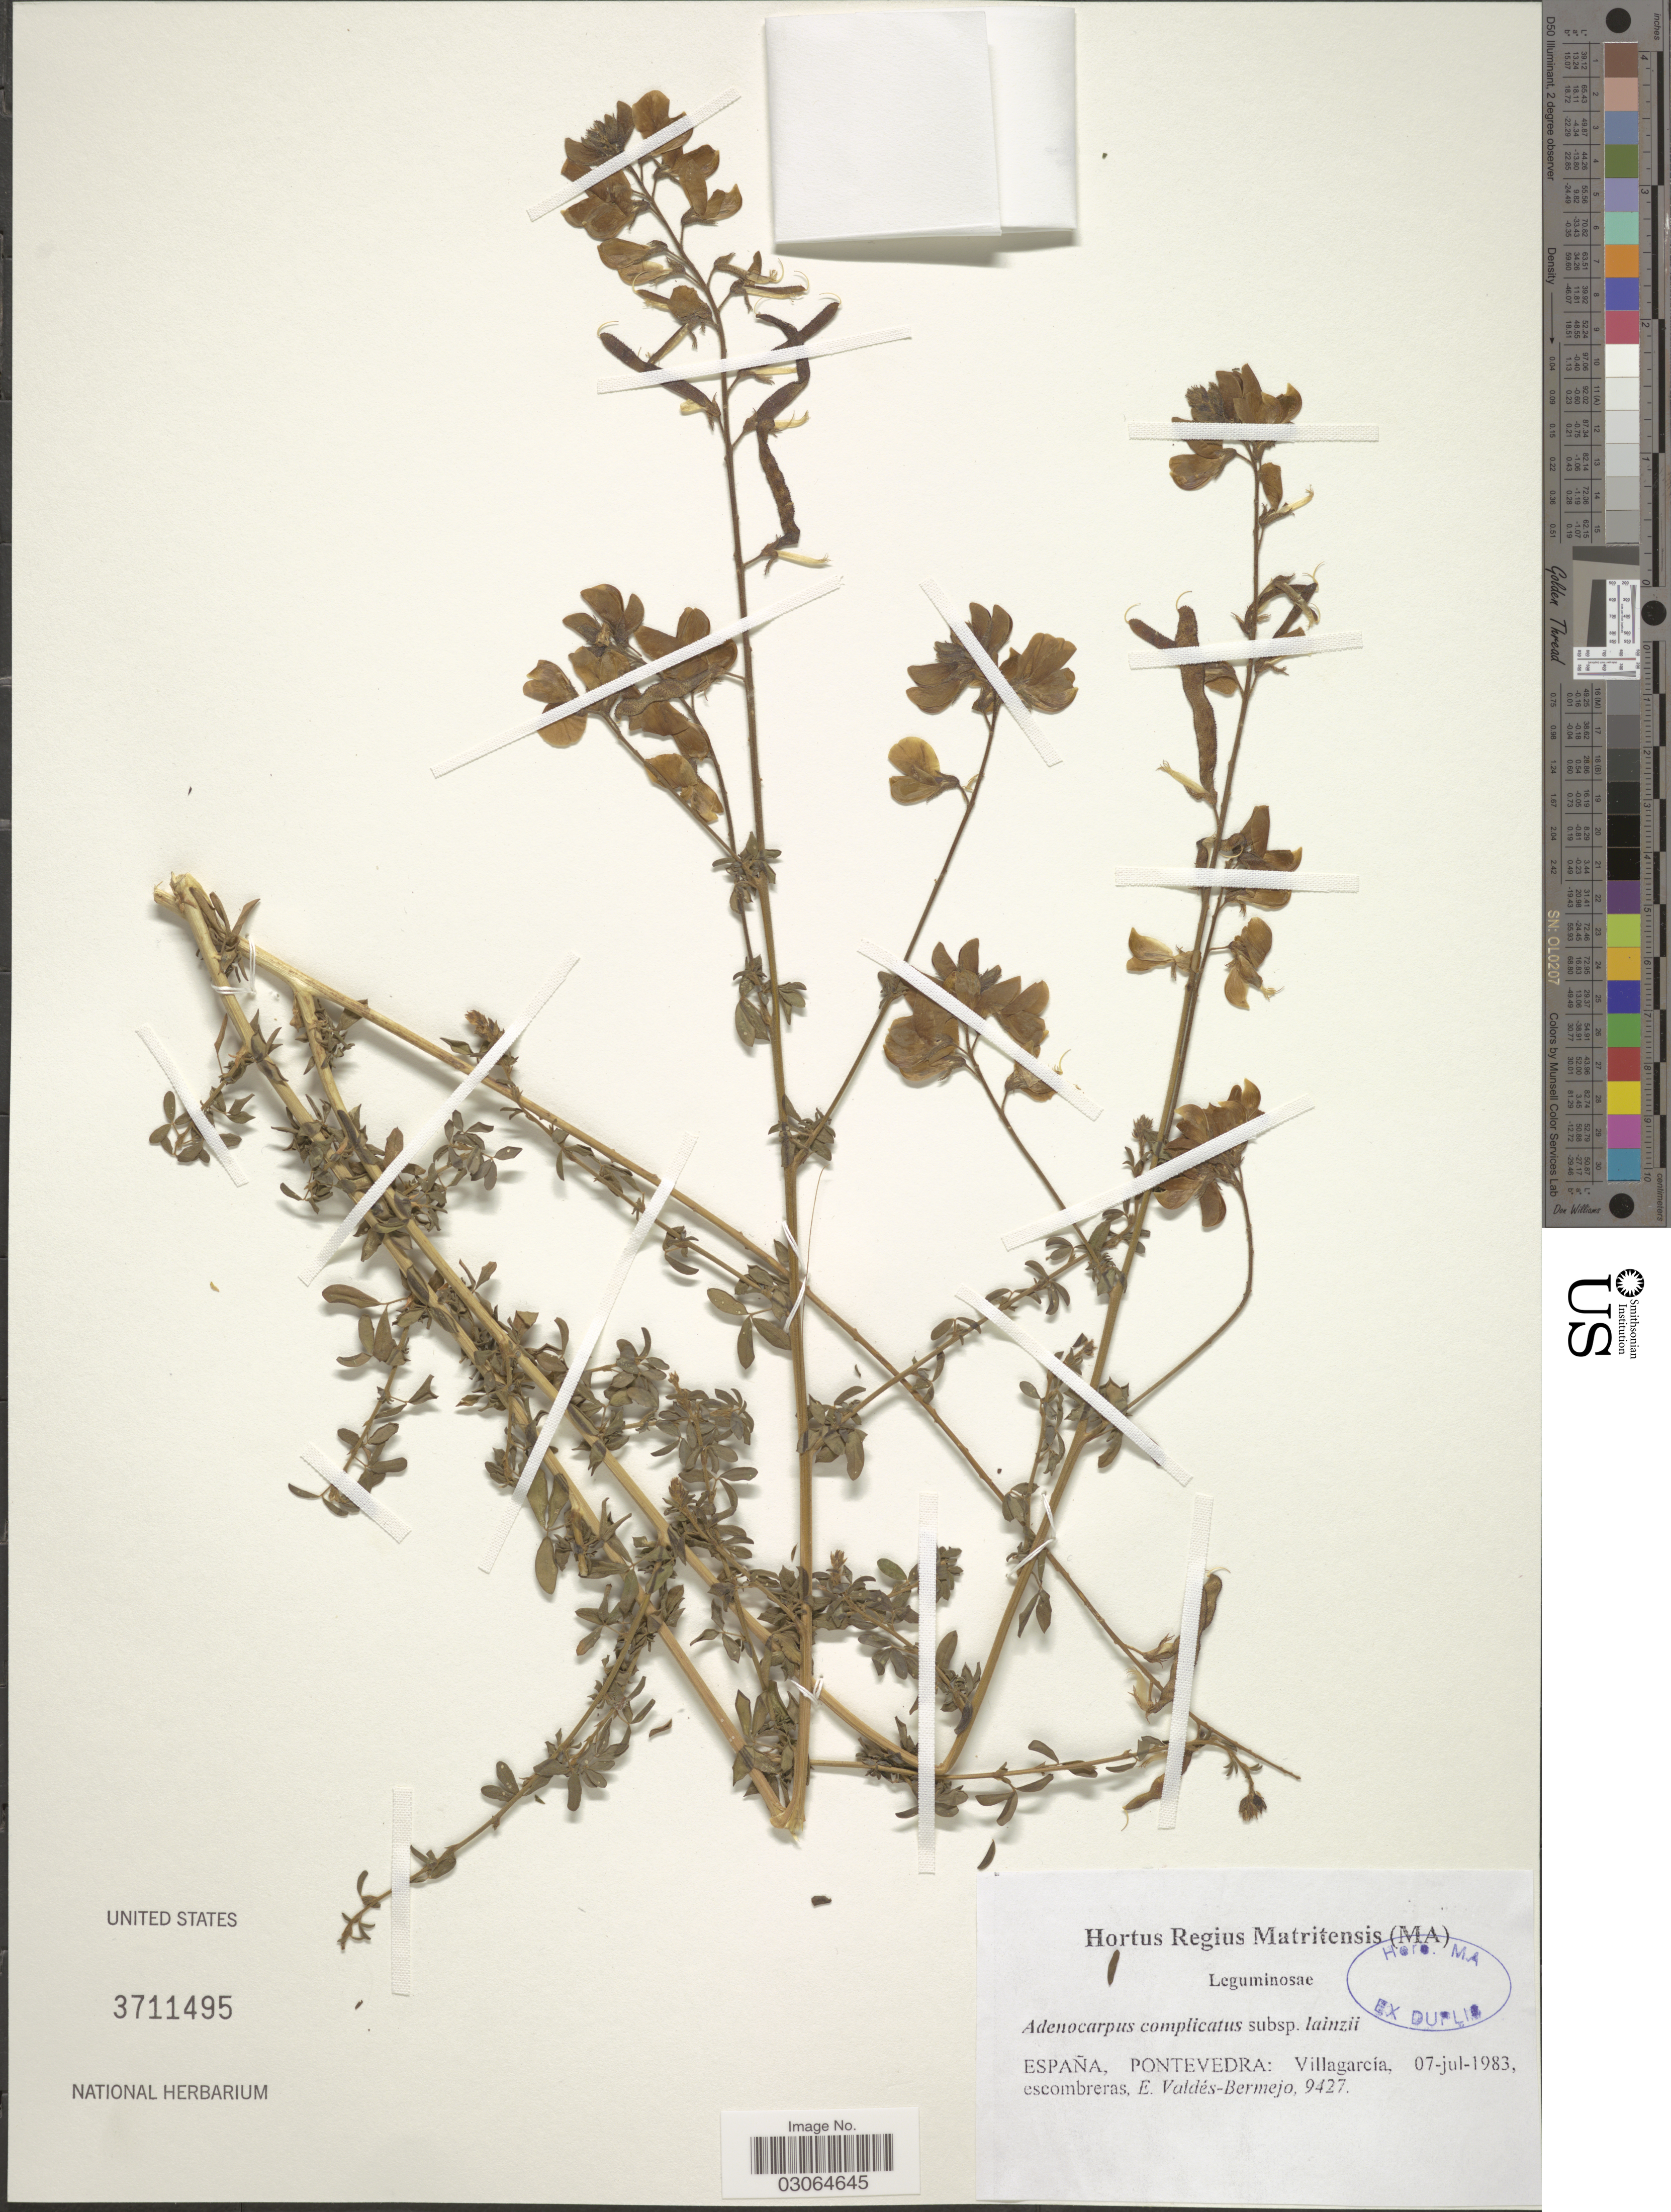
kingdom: Plantae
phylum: Tracheophyta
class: Magnoliopsida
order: Fabales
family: Fabaceae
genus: Adenocarpus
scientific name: Adenocarpus complicatus subsp. lainzii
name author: Castrov.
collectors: E. Valdes Bermejo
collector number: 9427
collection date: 1983-07-07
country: Spain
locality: España, Pontevedra: Villagarcía.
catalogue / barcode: US 3711495